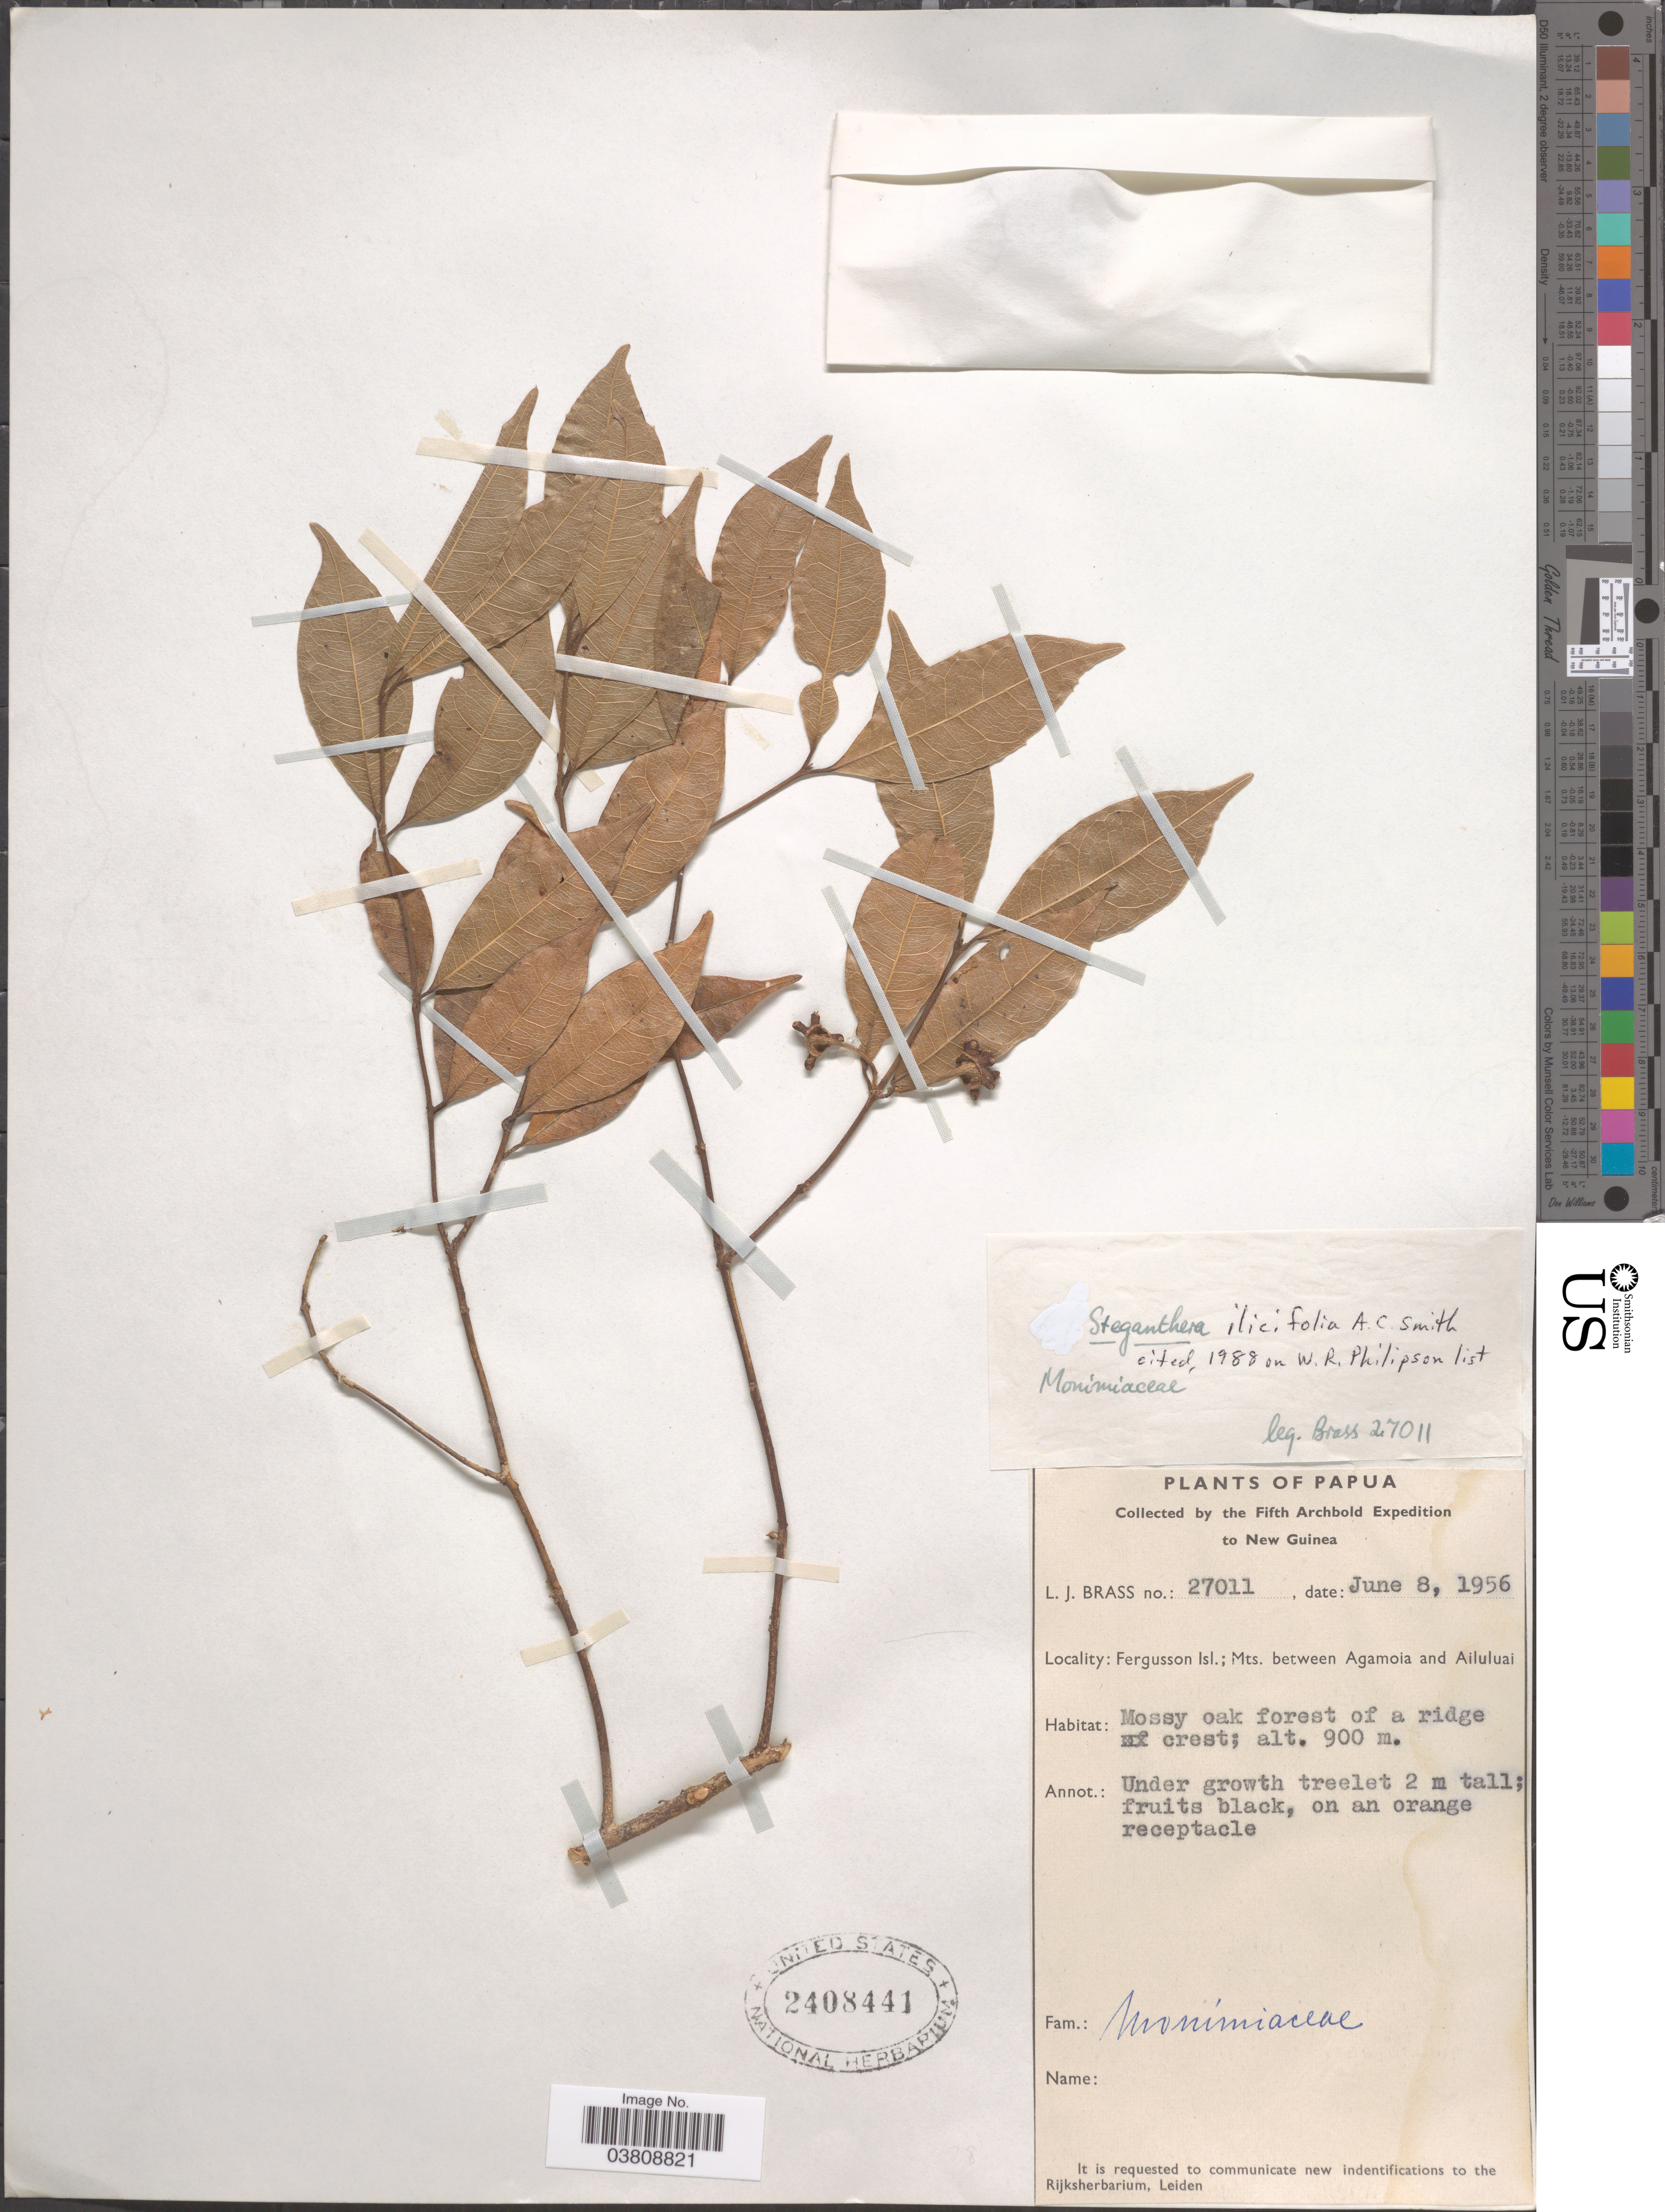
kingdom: Plantae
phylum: Tracheophyta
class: Magnoliopsida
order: Laurales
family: Monimiaceae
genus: Steganthera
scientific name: Steganthera ilicifolia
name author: A.C. Sm.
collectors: L. J. Brass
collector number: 27011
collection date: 1956-06-08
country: Papua New Guinea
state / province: Milne Bay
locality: Papua. New Guinea. Fergusson Isl.; Mts. between Agamoia and Ailuluai.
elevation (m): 900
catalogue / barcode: US 2408441